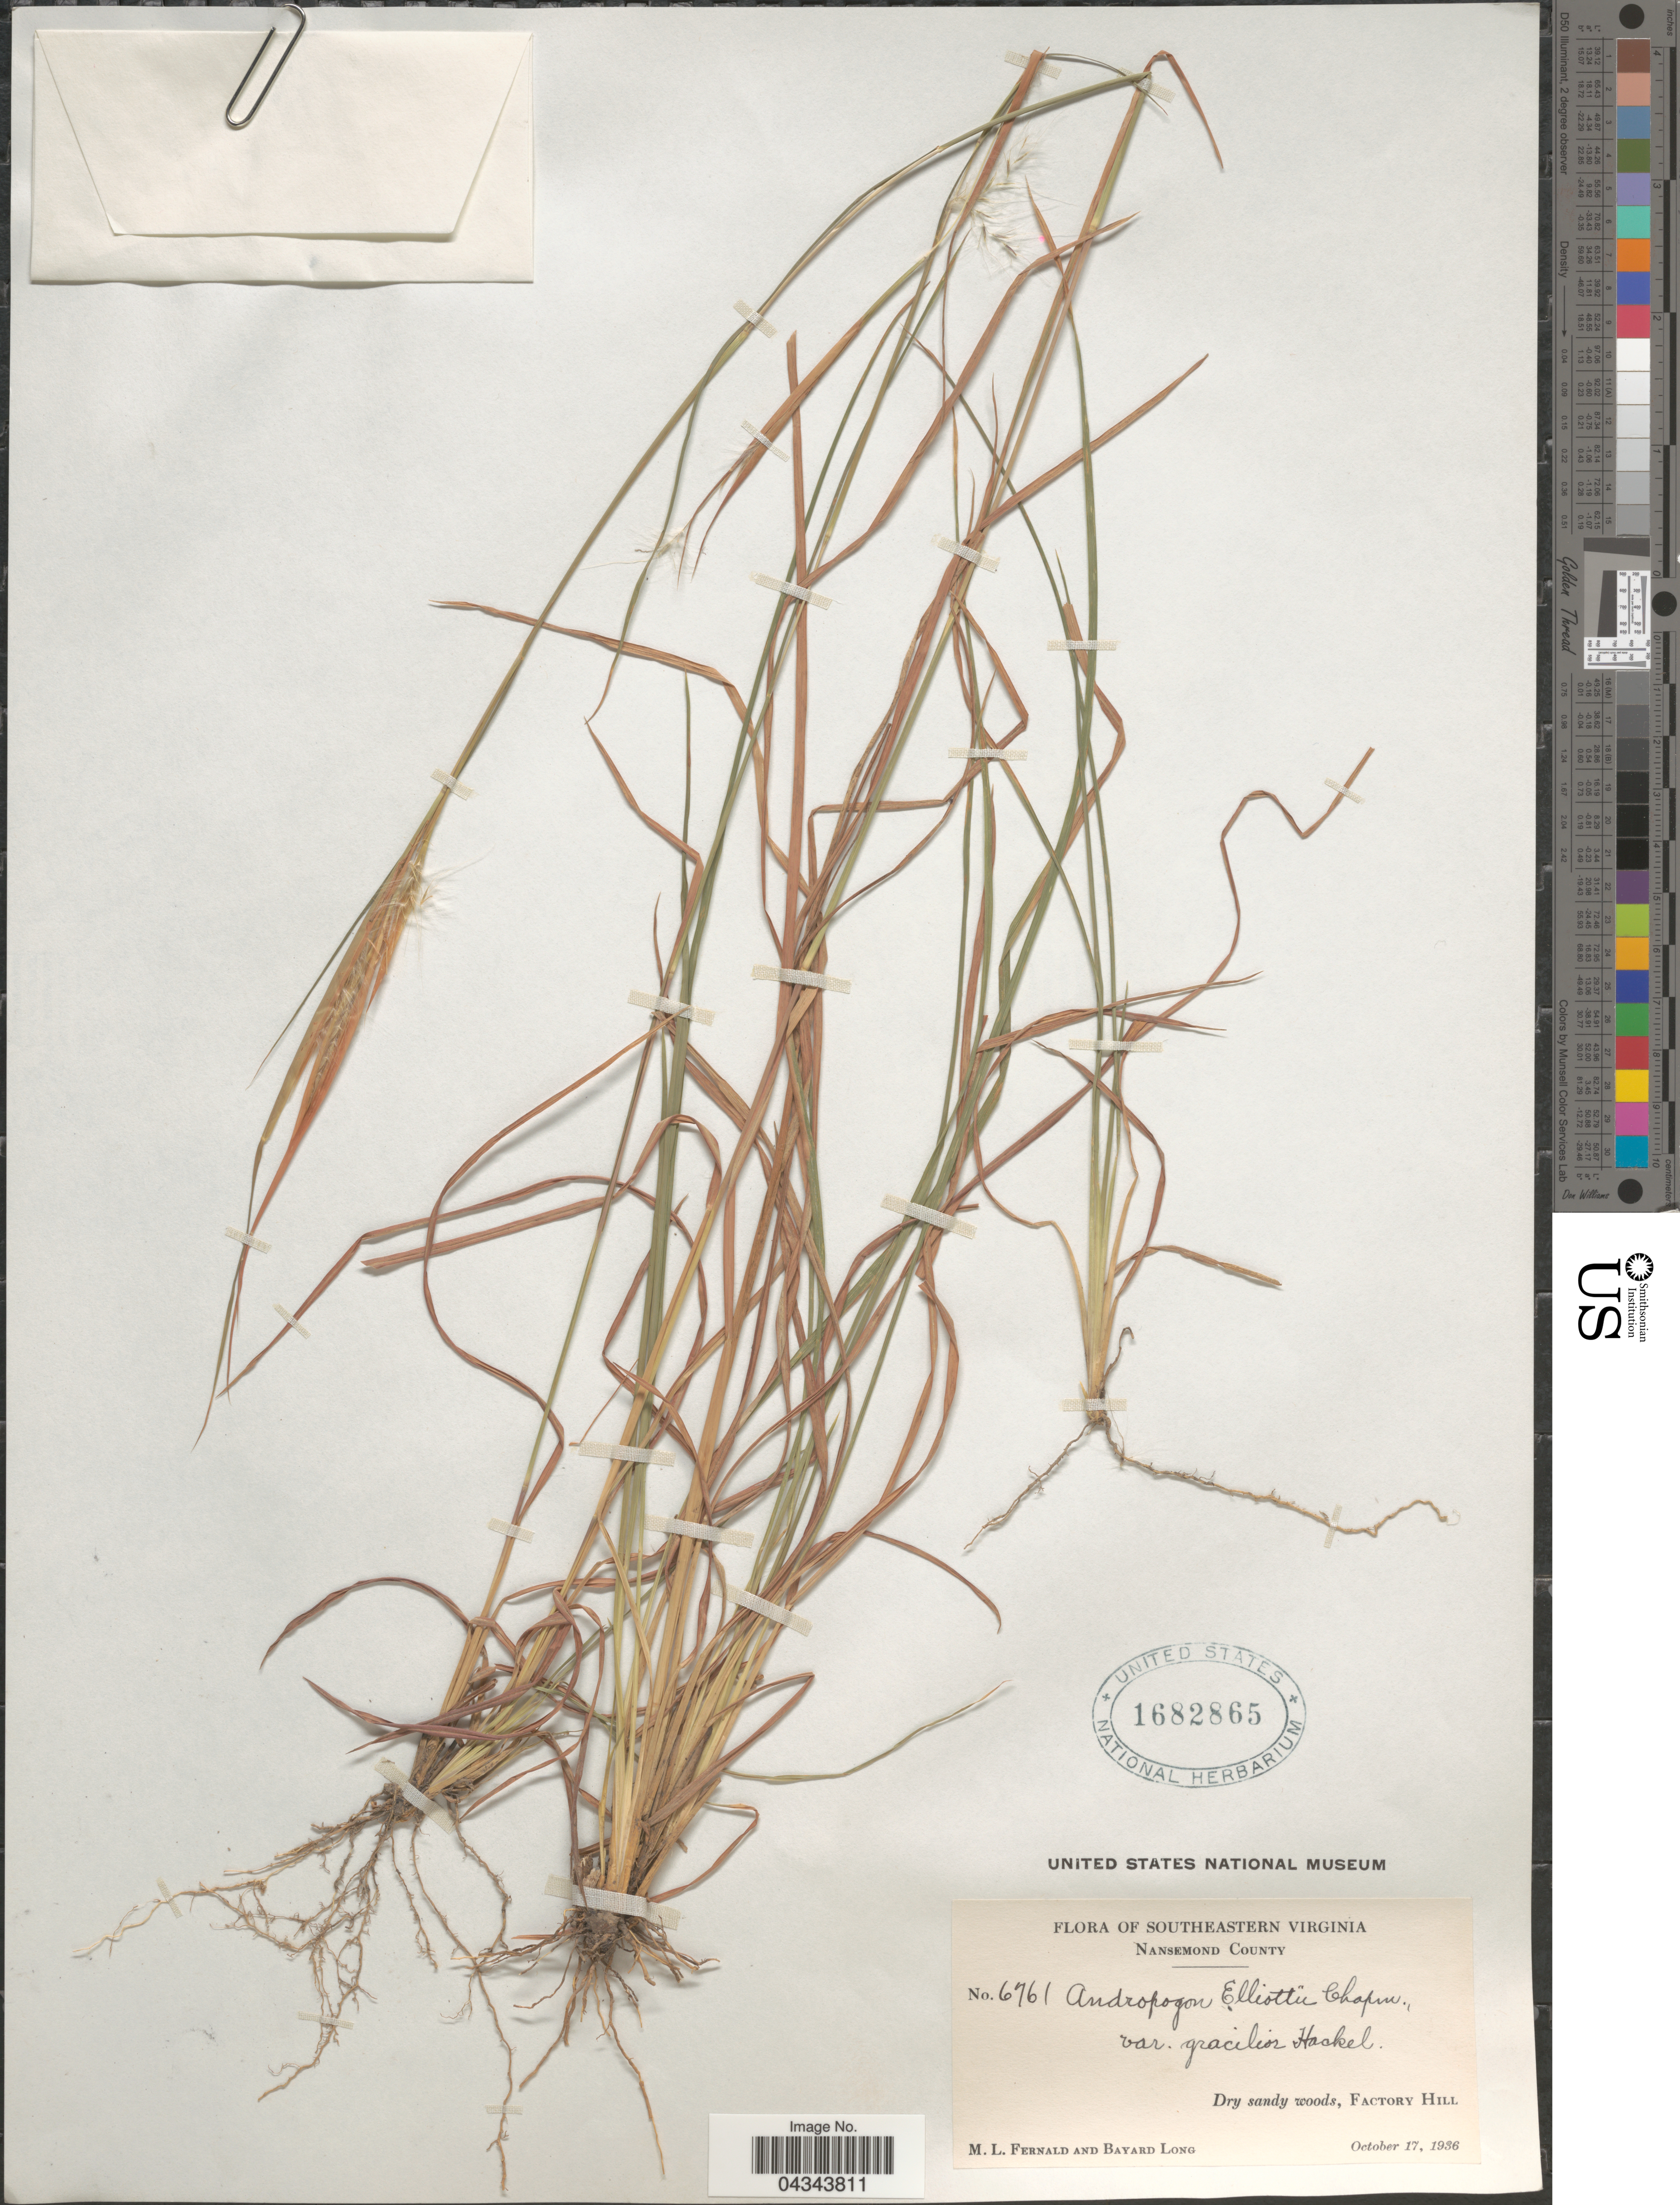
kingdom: Plantae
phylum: Tracheophyta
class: Liliopsida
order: Poales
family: Poaceae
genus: Andropogon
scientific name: Andropogon ternarius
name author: Michx.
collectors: M. L. Fernald & B. Long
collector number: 6761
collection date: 1936-10-17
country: United States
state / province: Virginia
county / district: City of Suffolk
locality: Southeastern Virginia. Nansemond County. Factory Hill.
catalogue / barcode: US 1682865